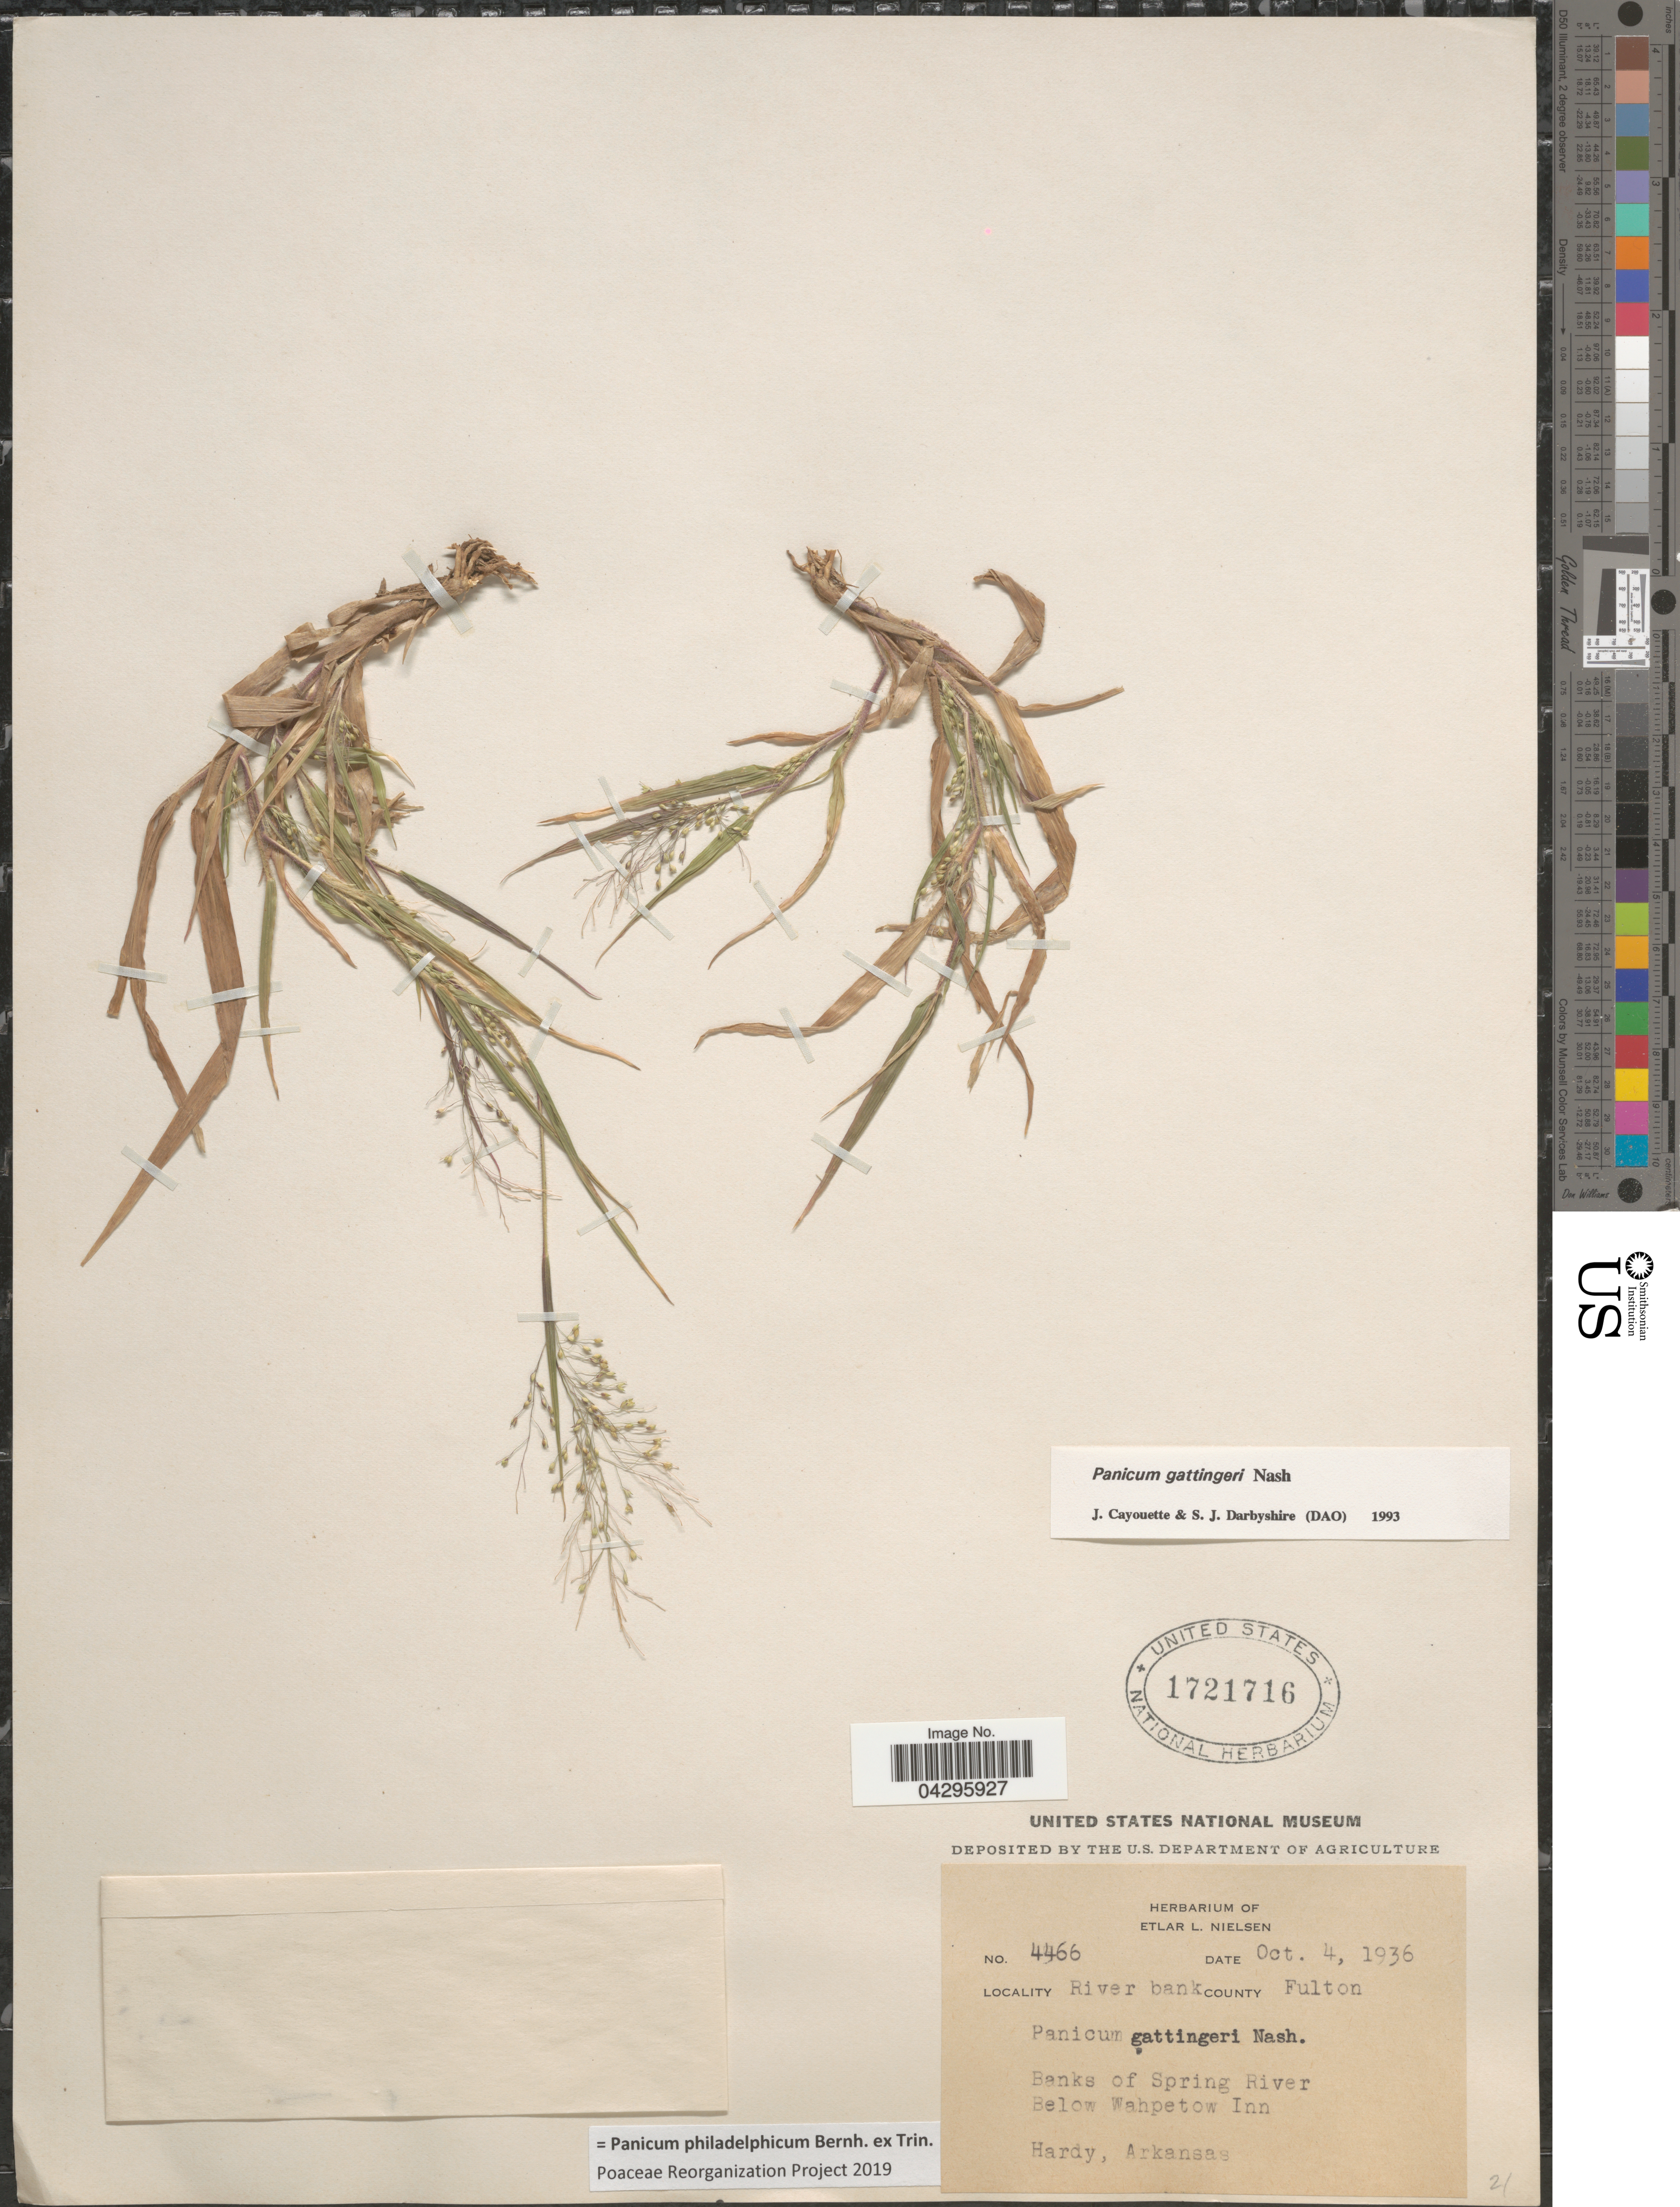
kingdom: Plantae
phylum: Tracheophyta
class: Liliopsida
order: Poales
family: Poaceae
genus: Panicum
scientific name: Panicum philadelphicum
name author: Bernh. ex Trin.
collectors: Ex herb. of Etlar L. Nielsen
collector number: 4466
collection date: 1936-10-04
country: United States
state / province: Arkansas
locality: River bank. County Fulton. Banks of Spring River Below Wahpetow Inn. Hardy.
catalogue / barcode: US 1721716